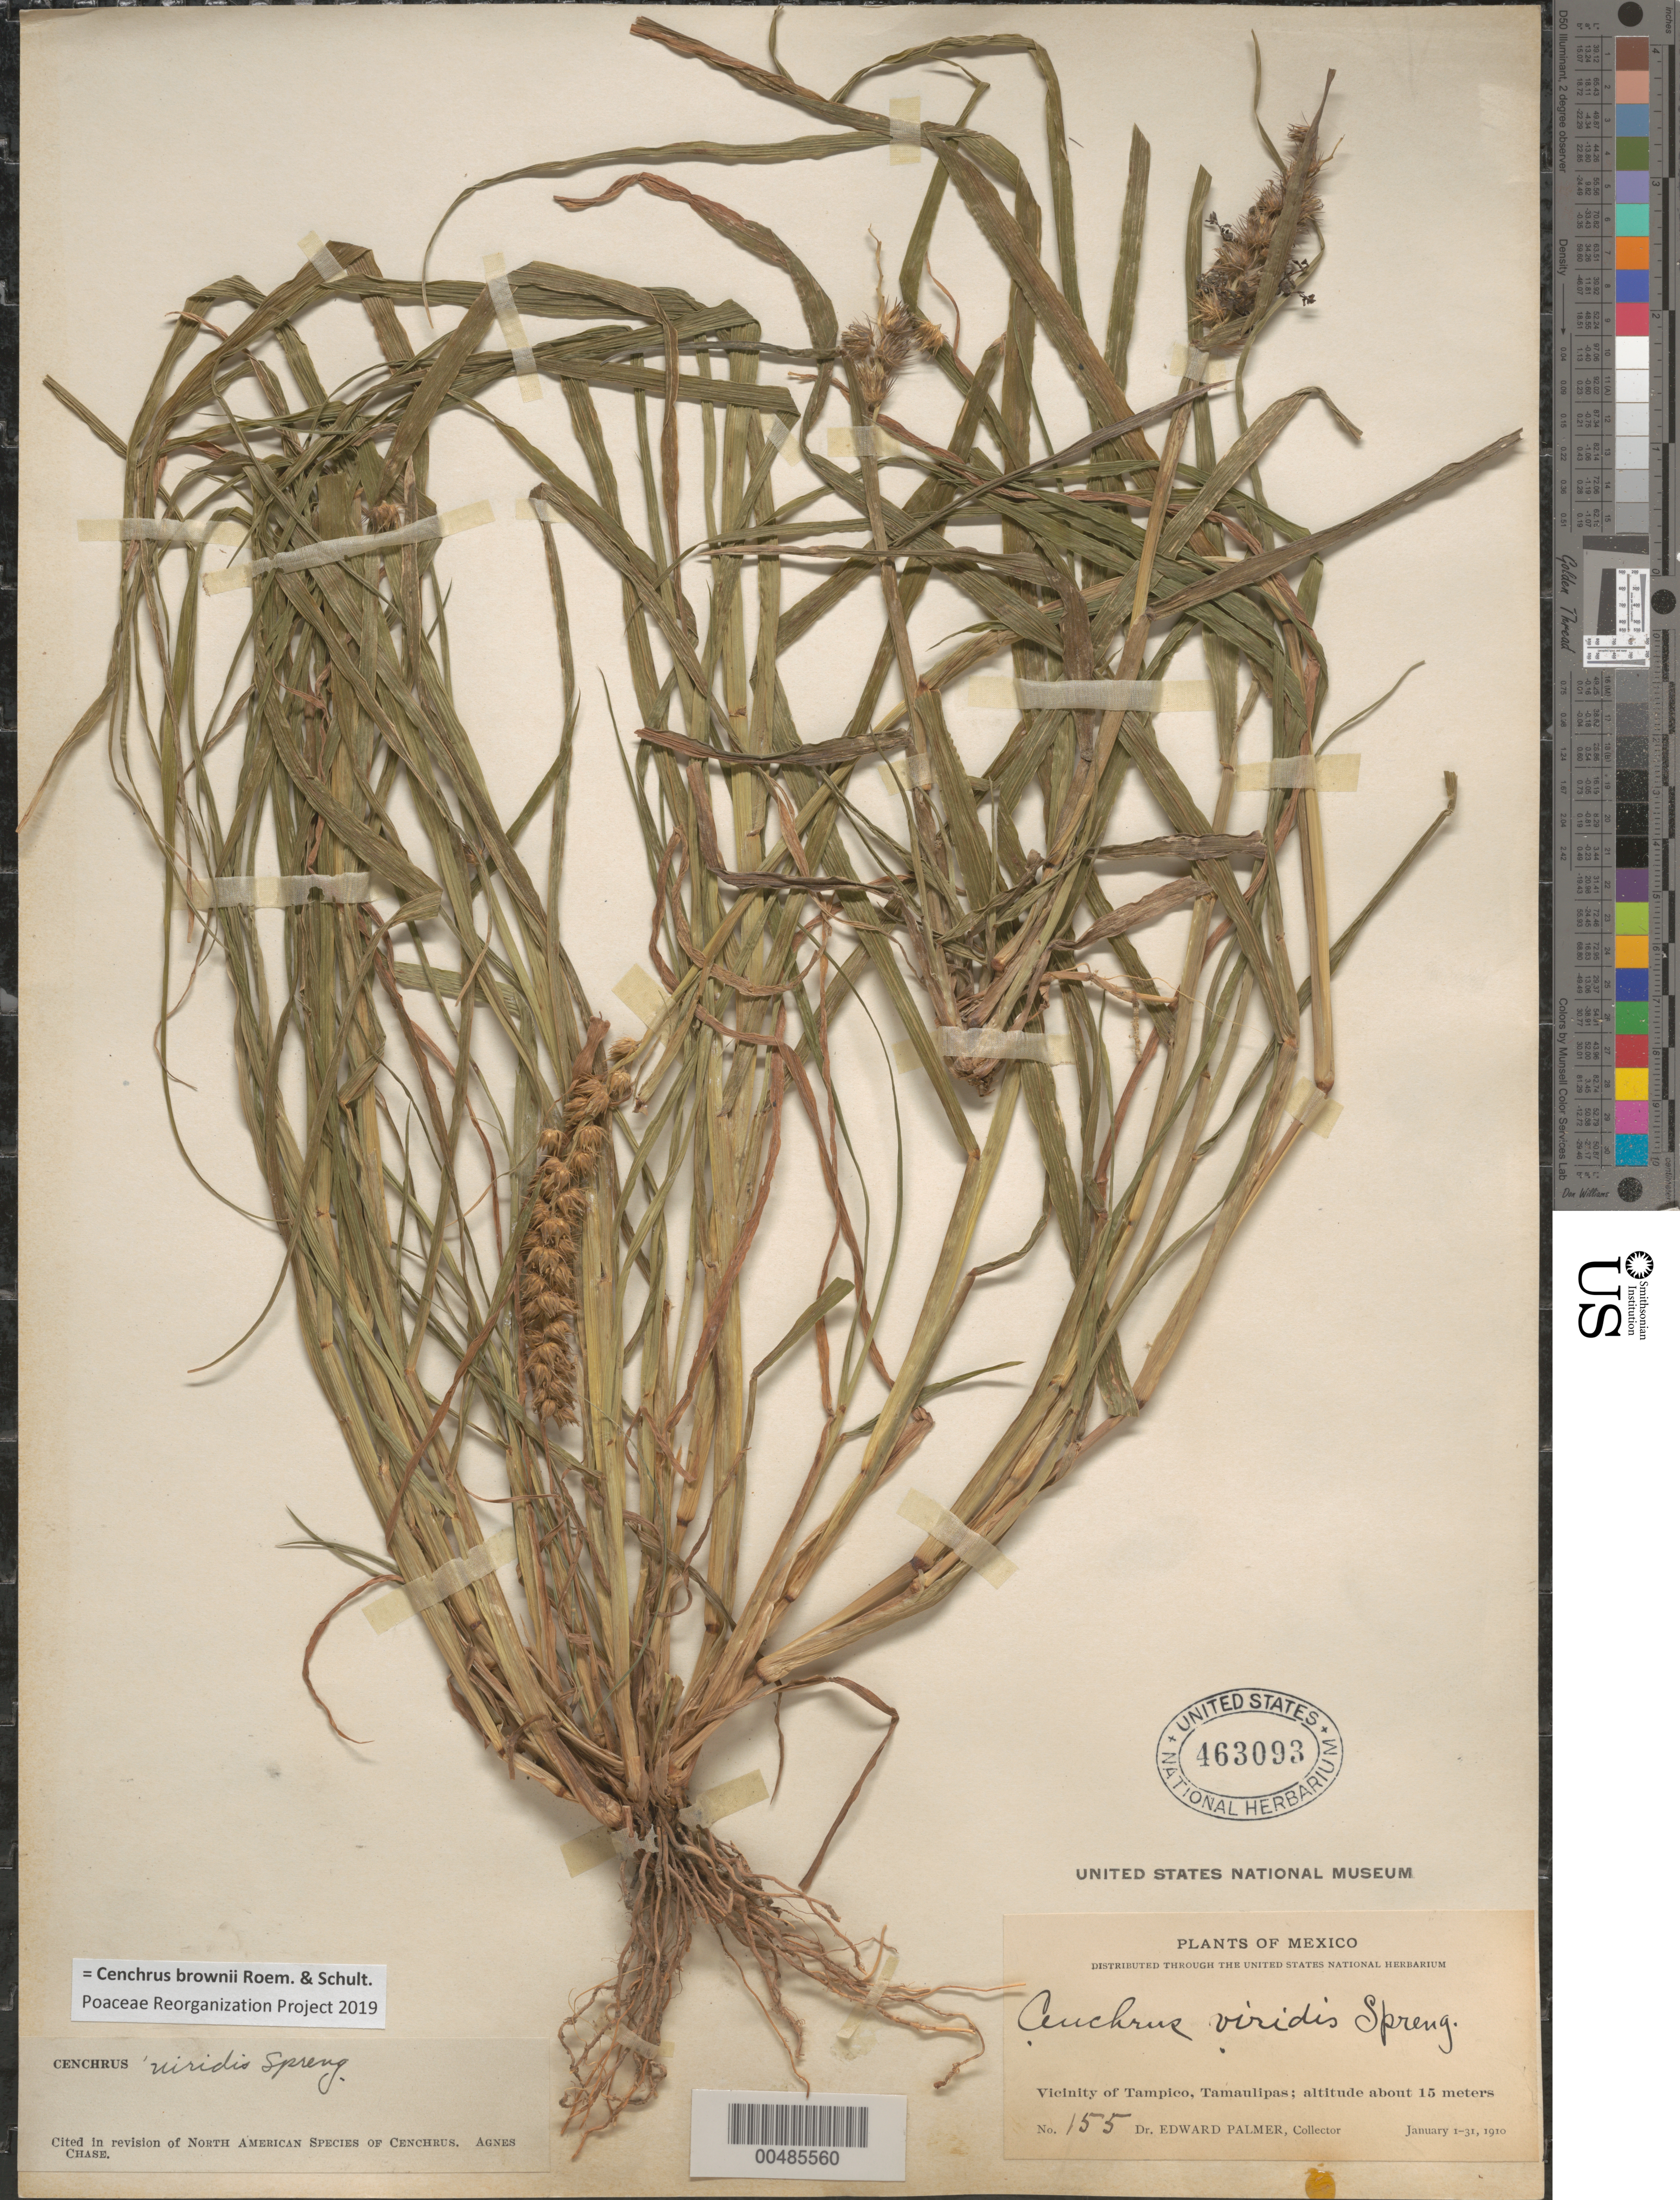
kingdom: Plantae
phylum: Tracheophyta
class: Liliopsida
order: Poales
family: Poaceae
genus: Cenchrus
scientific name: Cenchrus brownii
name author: Roem. & Schult.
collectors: E. Palmer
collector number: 155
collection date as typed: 1 Jan 1910 to 31 Jan 1910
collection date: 1910-01-01/1910-01-31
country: Mexico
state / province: Tamaulipas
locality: Vicinity of Tampico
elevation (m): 15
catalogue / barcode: US 463093